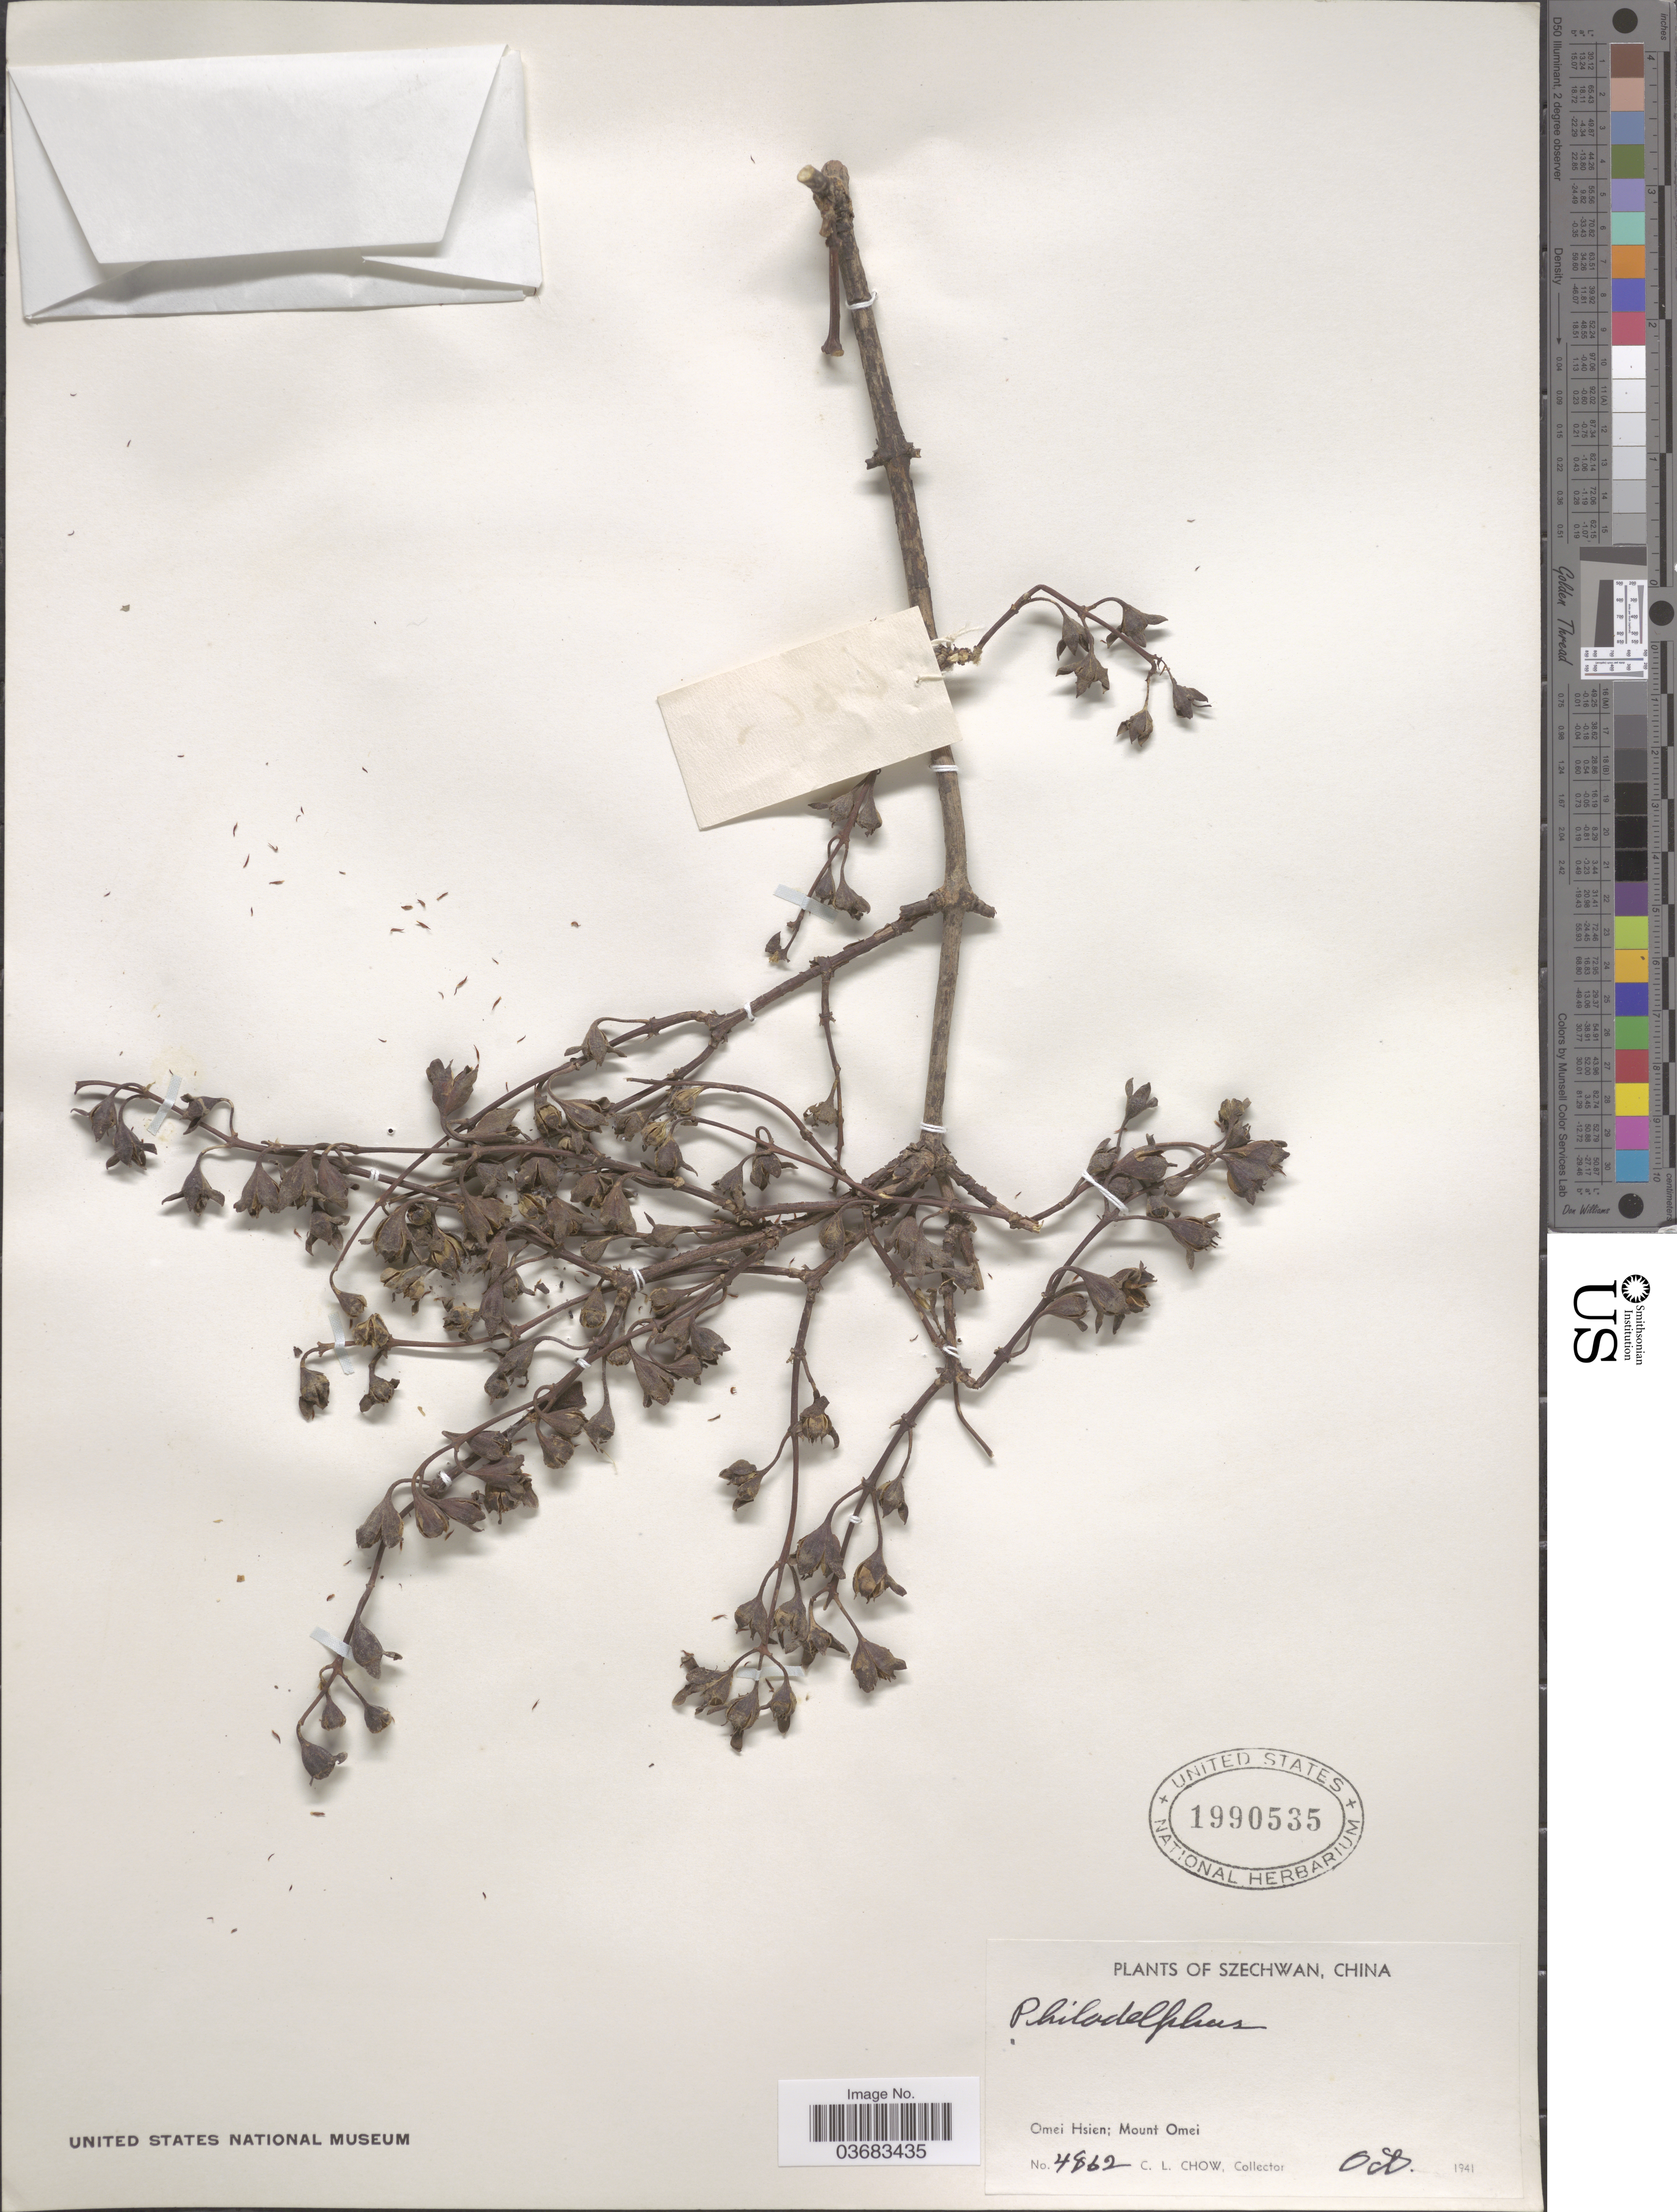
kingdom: Plantae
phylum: Tracheophyta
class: Magnoliopsida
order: Cornales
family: Hydrangeaceae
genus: Philadelphus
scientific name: Philadelphus sp.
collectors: C. Chow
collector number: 4862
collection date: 1941-10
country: China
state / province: Sichuan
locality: Szechwan. Omei Hsien; Mount Omei.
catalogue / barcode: US 1990535